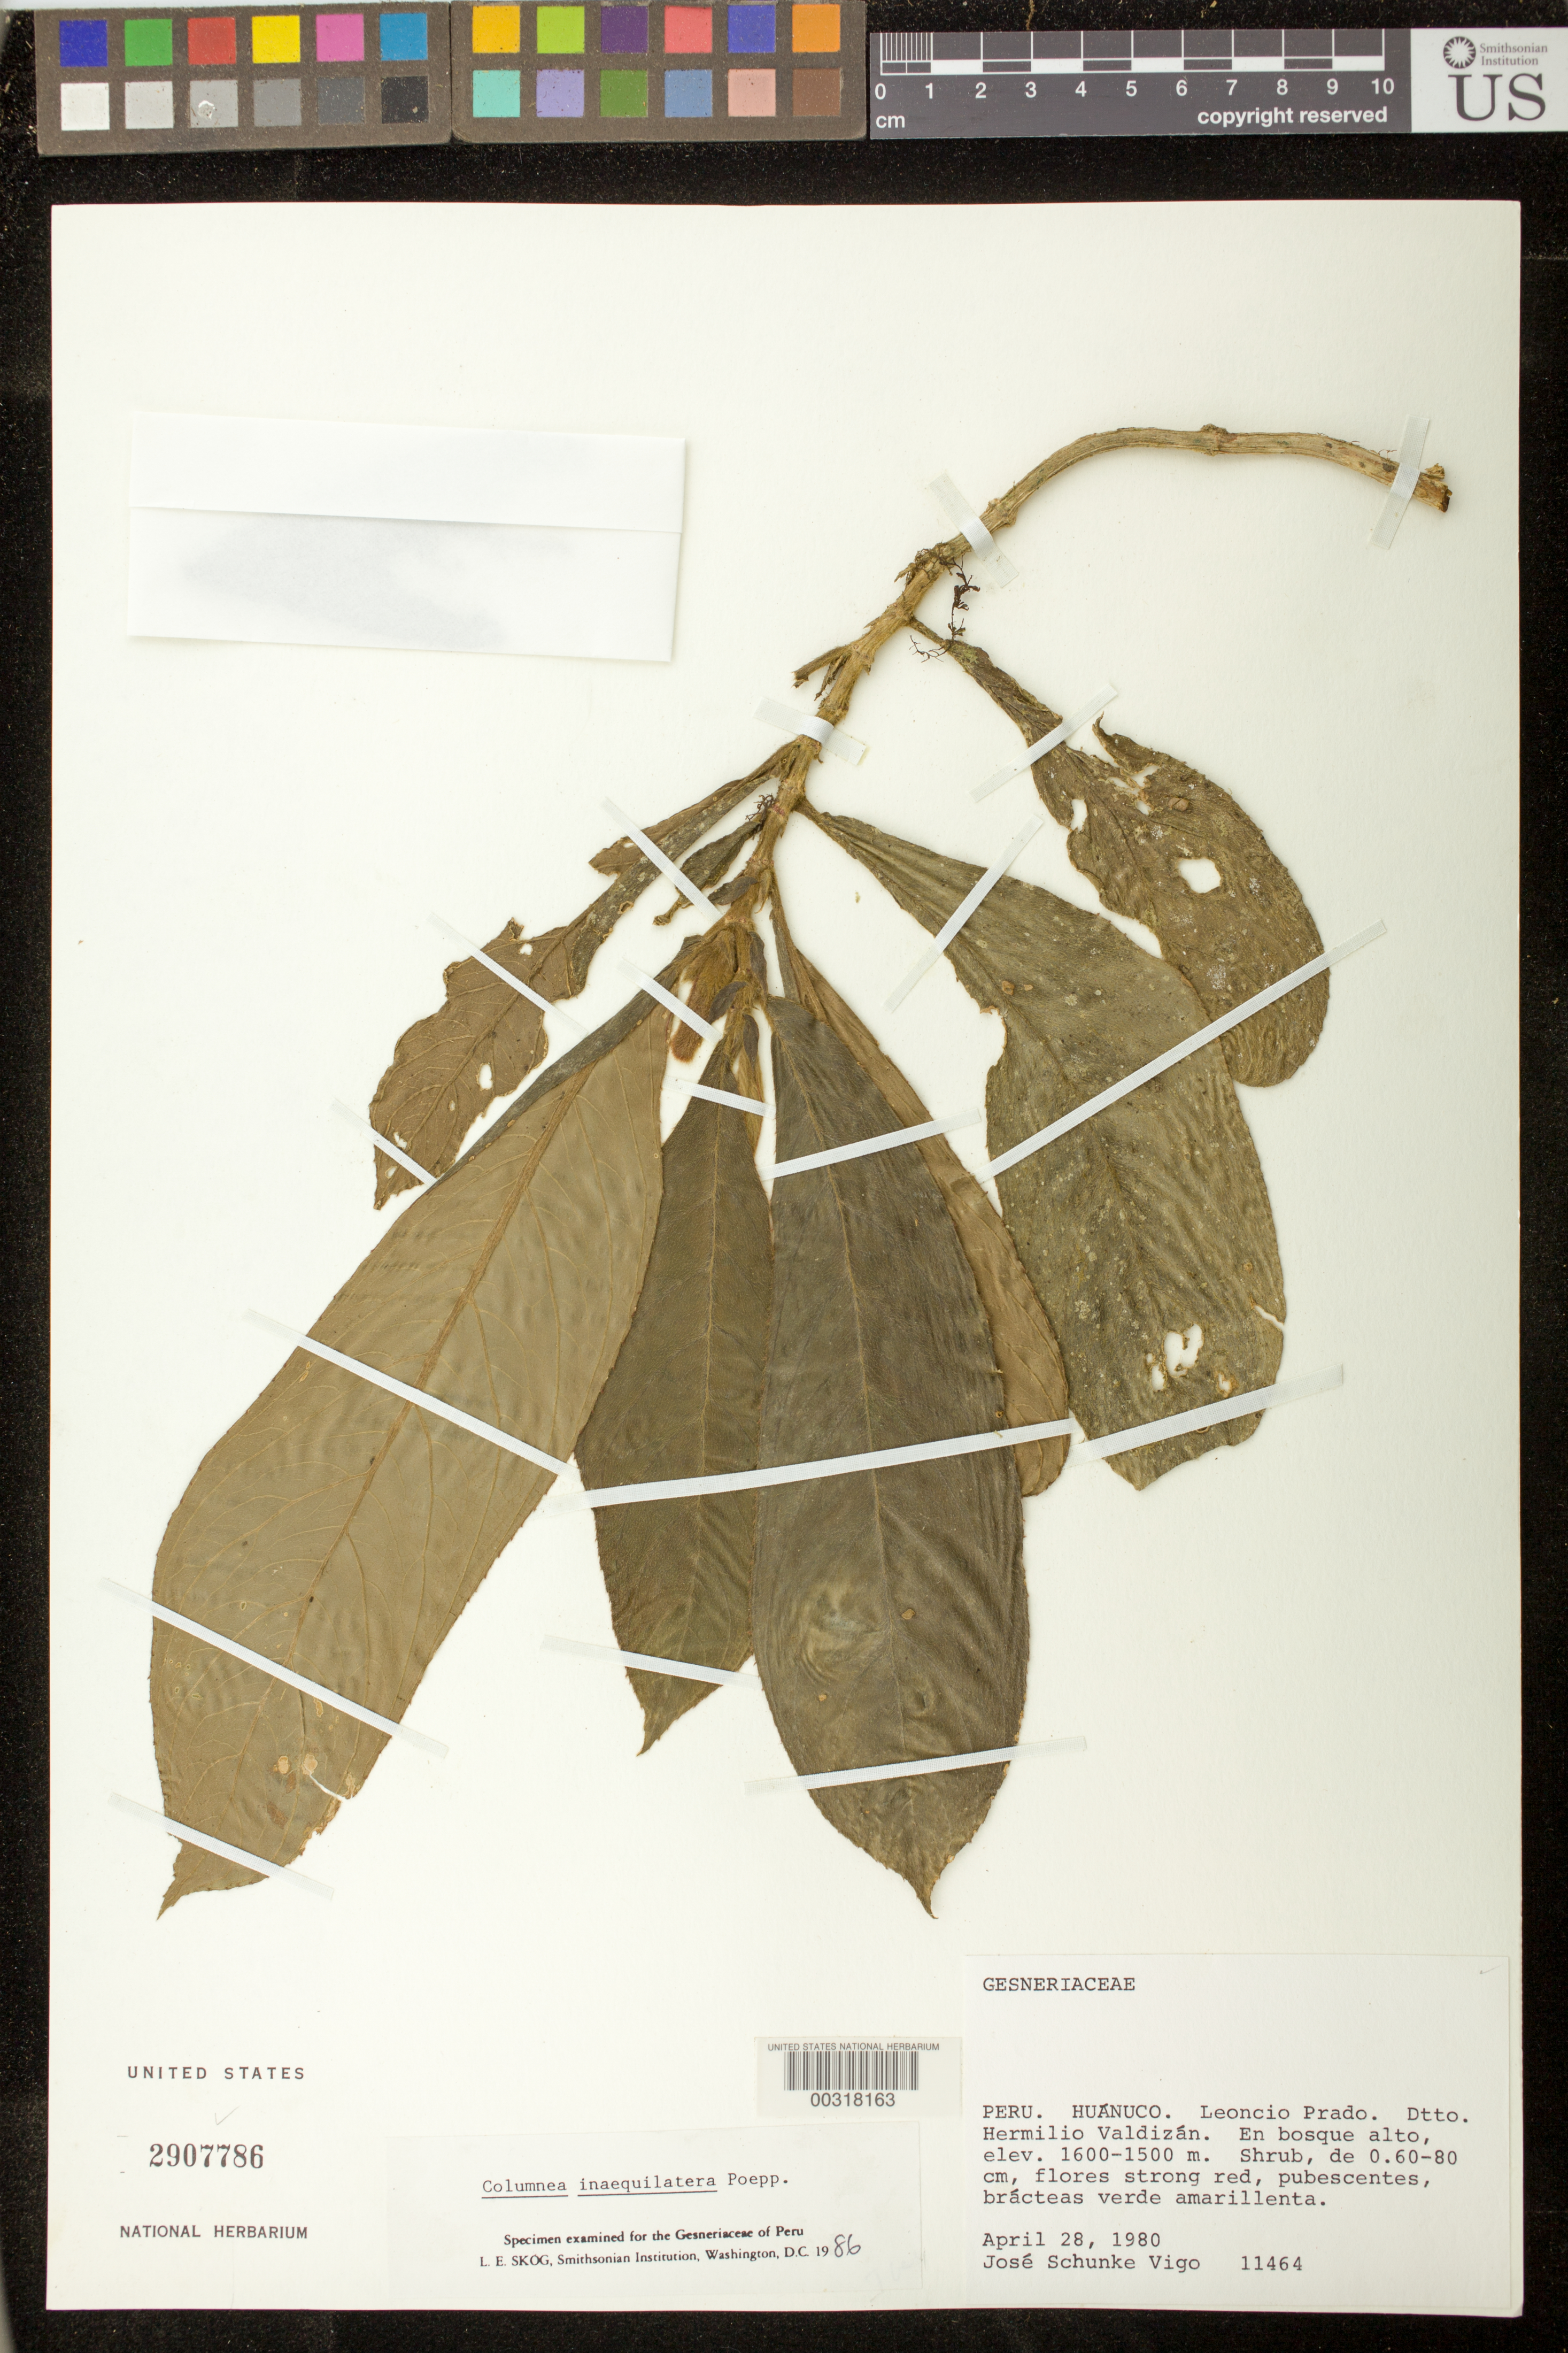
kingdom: Plantae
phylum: Tracheophyta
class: Magnoliopsida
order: Lamiales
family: Gesneriaceae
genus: Columnea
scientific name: Columnea inaequilatera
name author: Poepp.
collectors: J. Schunke Vigo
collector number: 11464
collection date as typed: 28 Apr 1980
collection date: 1980-04-28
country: Peru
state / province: Huánuco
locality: Prov. Leoncio Prado; Dtto. Hermilio Valdizan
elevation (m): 1500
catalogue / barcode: US 2907786